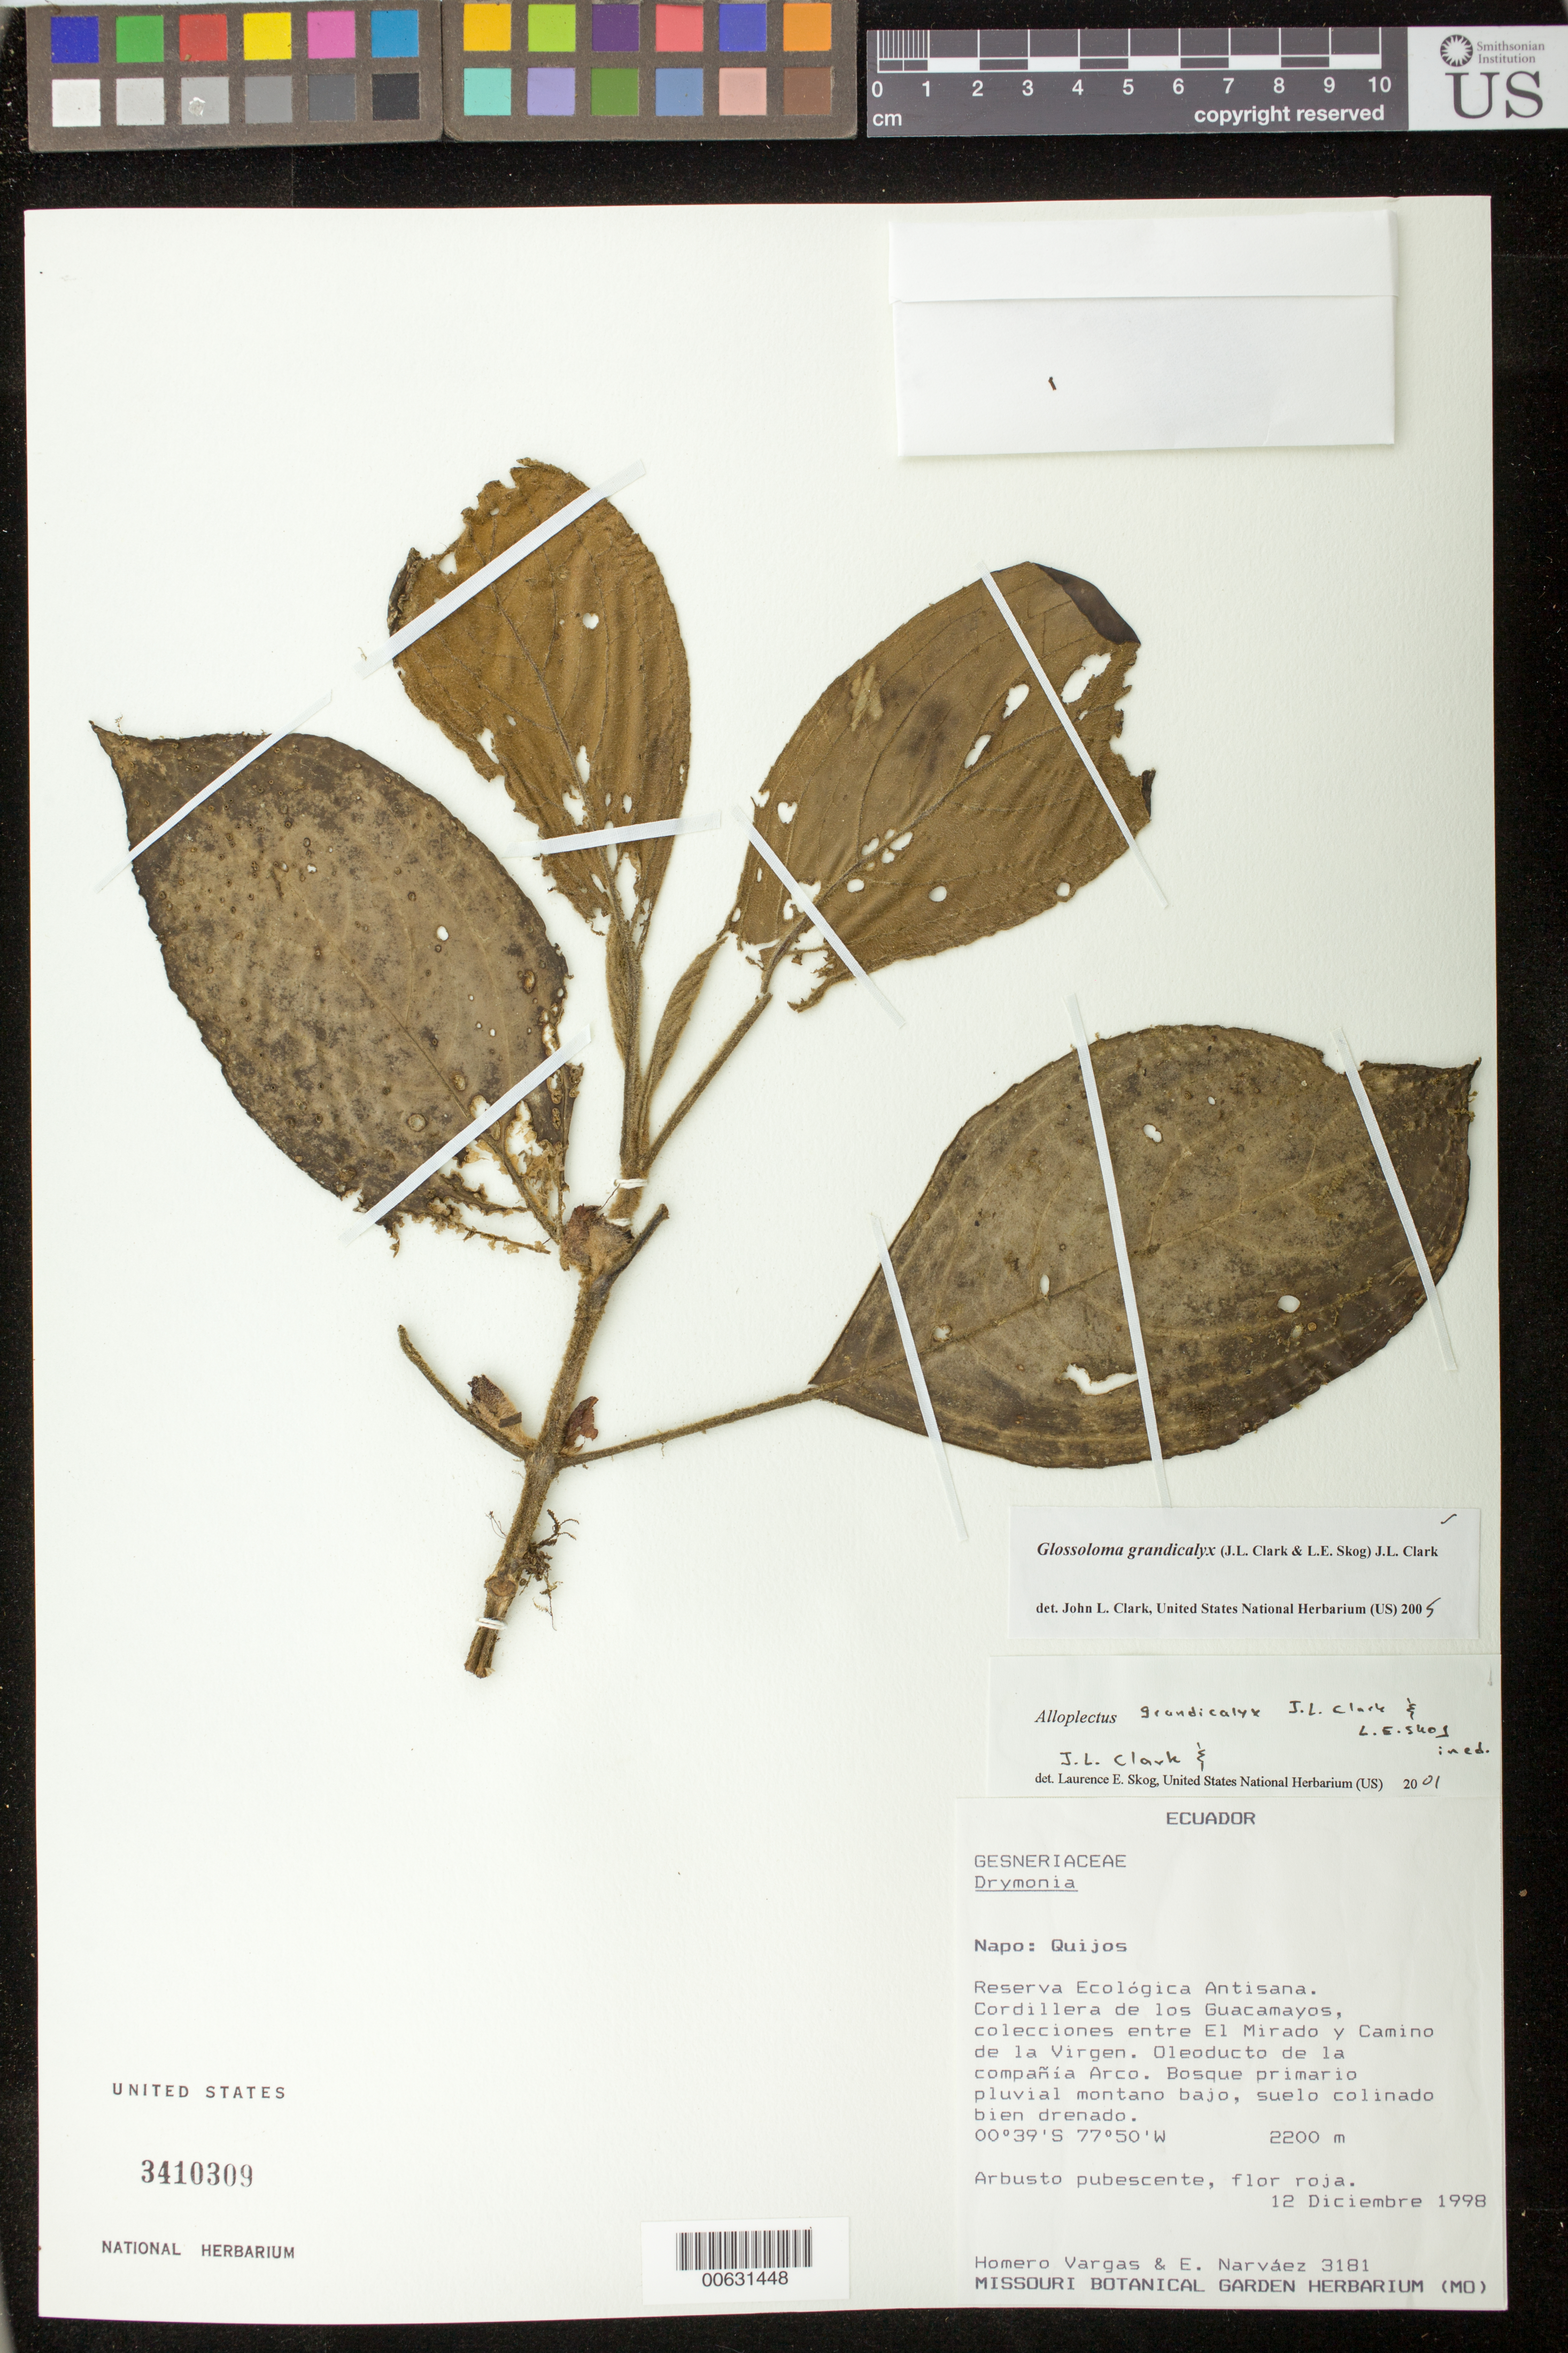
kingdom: Plantae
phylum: Tracheophyta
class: Magnoliopsida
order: Lamiales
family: Gesneriaceae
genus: Glossoloma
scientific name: Glossoloma grandicalyx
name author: (J.L. Clark & L.E. Skog) J.L. Clark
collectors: H. Vargas & E. Narváez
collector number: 3181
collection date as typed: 12 Dec 1998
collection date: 1998-12-12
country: Ecuador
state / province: Napo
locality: Quijos, Reserva Ecológica Antisana, Cordillera de los Guacamayos, colecciones entre El Mirador y La Virgen; Oleoducto de la cómpañía Arco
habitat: Bosque primario pluvial montano bajo, suelo colinado bien drenado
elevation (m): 2200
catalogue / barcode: US 3410309